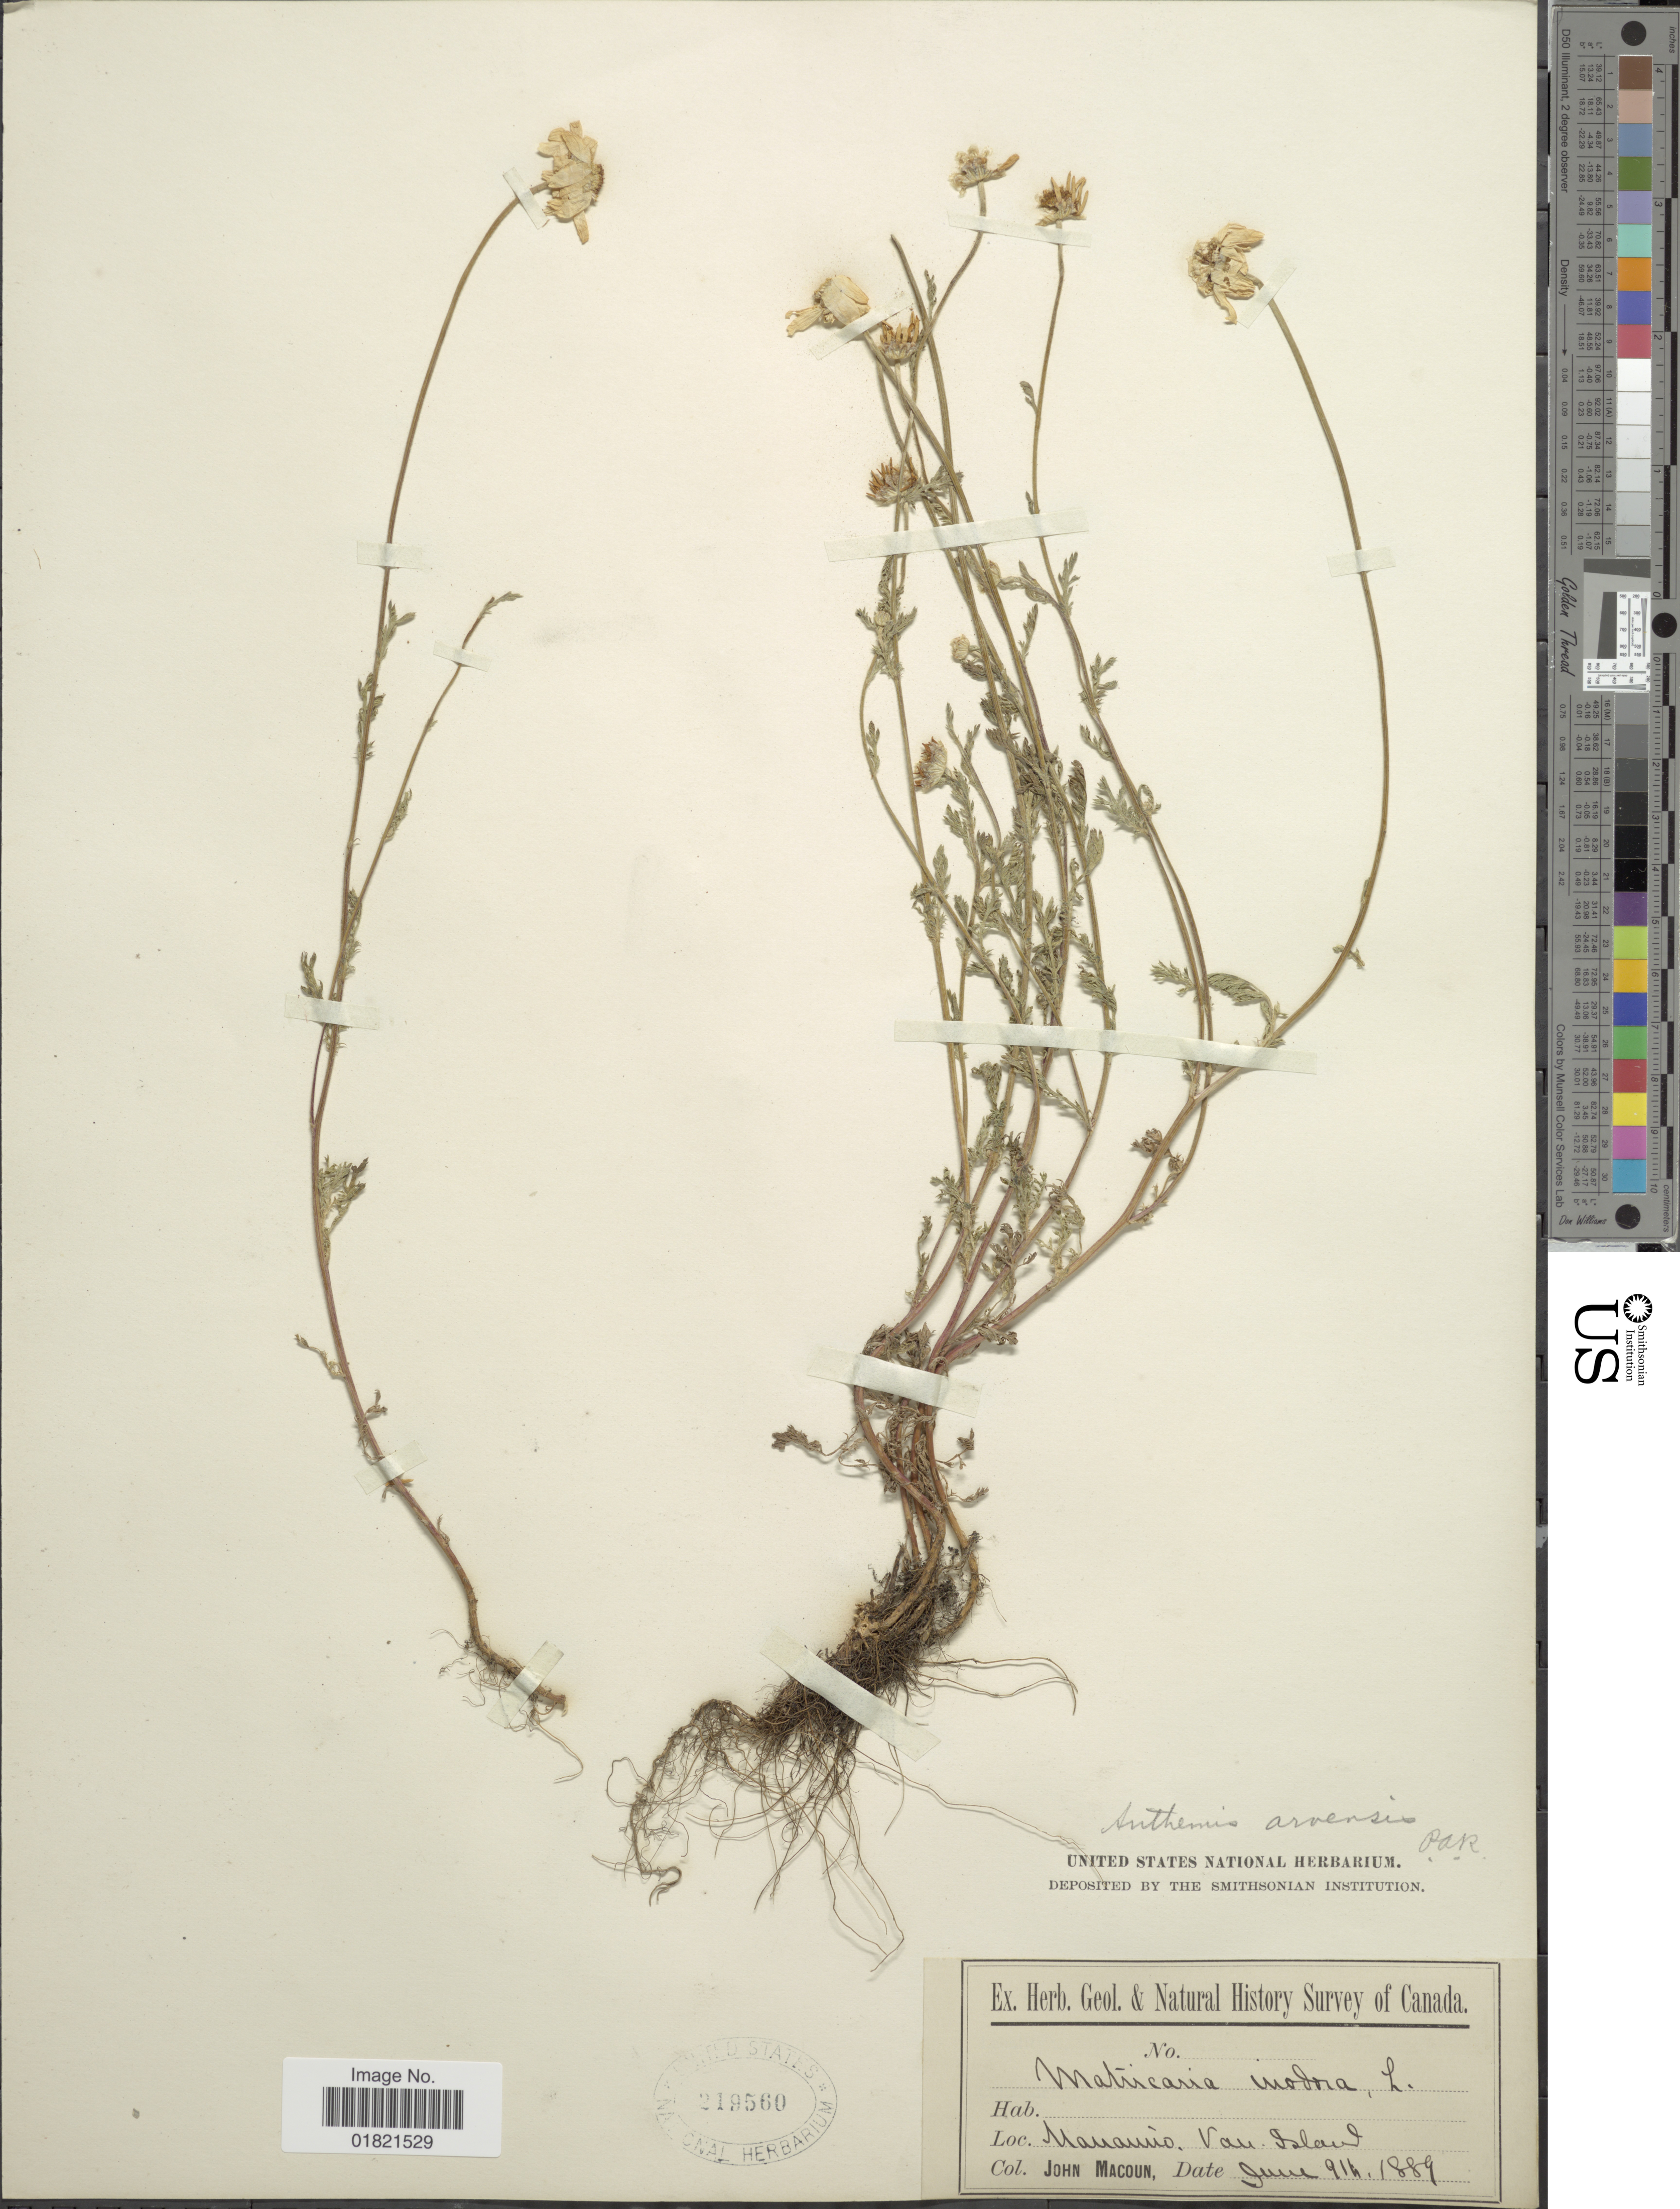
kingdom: Plantae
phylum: Tracheophyta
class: Magnoliopsida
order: Asterales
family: Asteraceae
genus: Anthemis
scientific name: Anthemis arvensis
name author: L.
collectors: J. Macoun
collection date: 1889-06-09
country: Canada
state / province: British Columbia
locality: Nanaimo, Van. Island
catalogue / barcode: US 219560